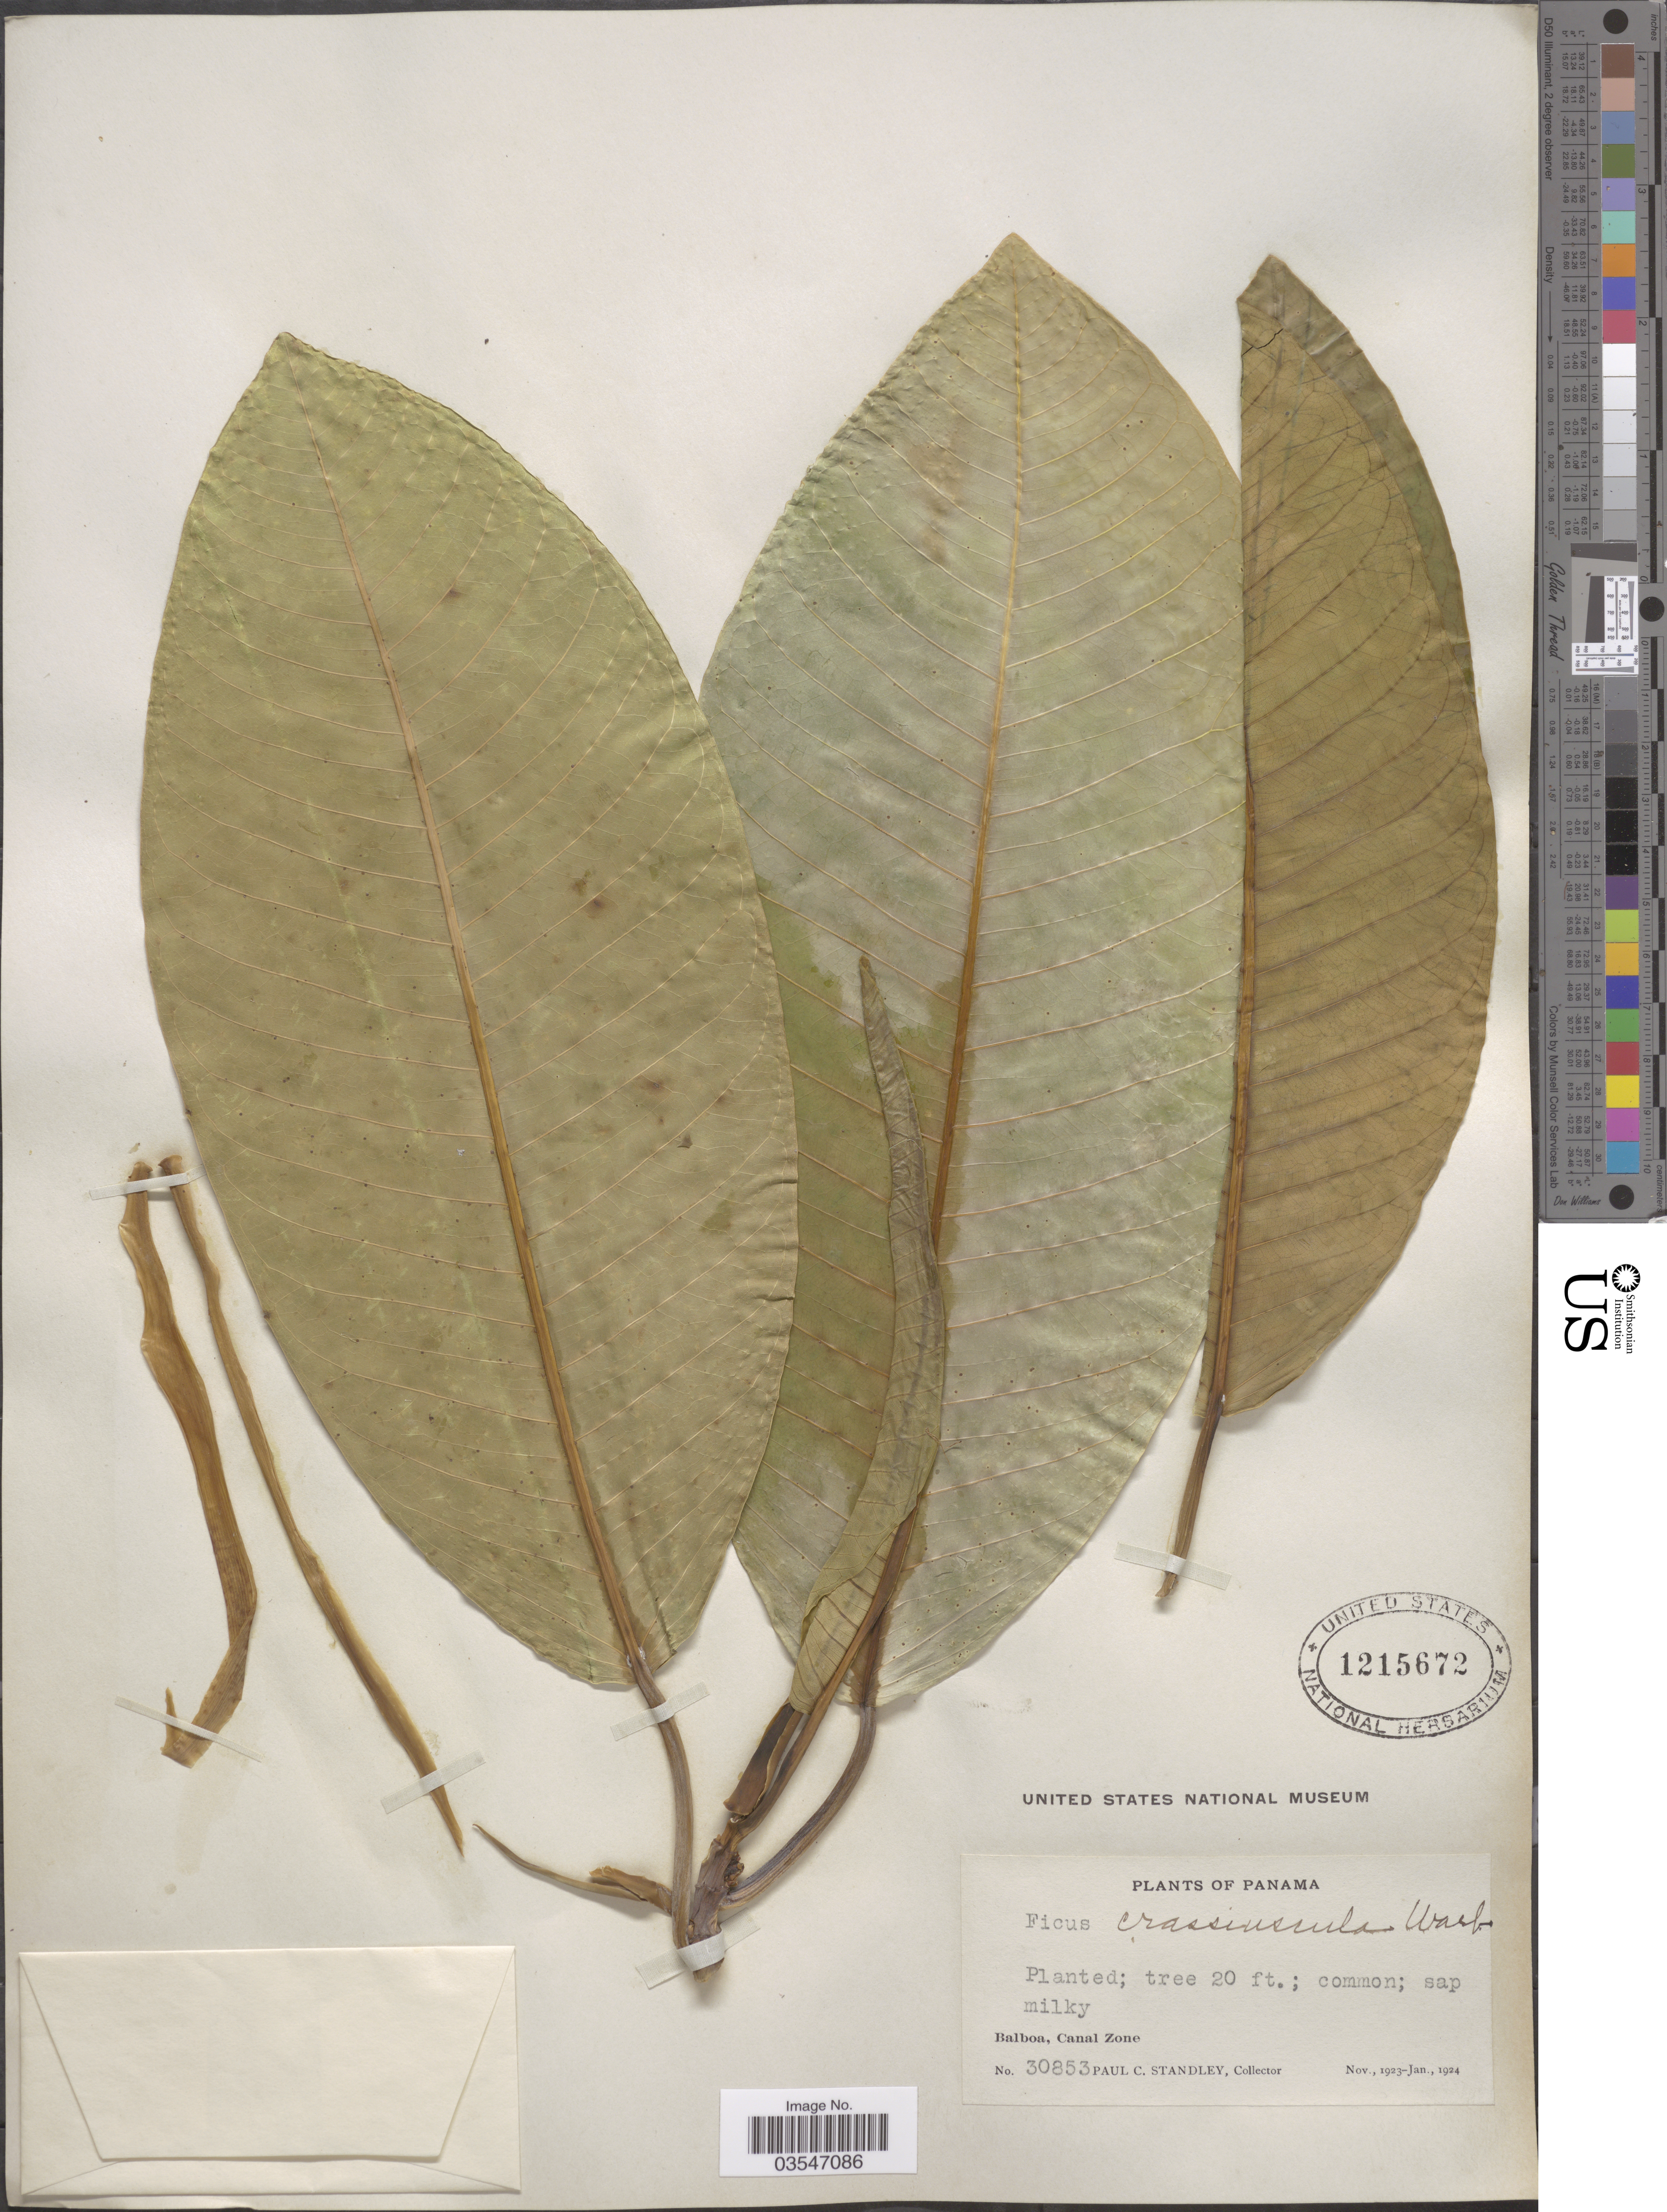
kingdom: Plantae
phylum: Tracheophyta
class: Magnoliopsida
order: Rosales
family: Moraceae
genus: Ficus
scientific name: Ficus crassiuscula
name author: Warb. ex Standl.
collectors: P. C. Standley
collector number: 30853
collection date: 1923-11/1924-01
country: Panama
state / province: Colón / Panamá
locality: Balboa, Canal Zone.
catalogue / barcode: US 1215672